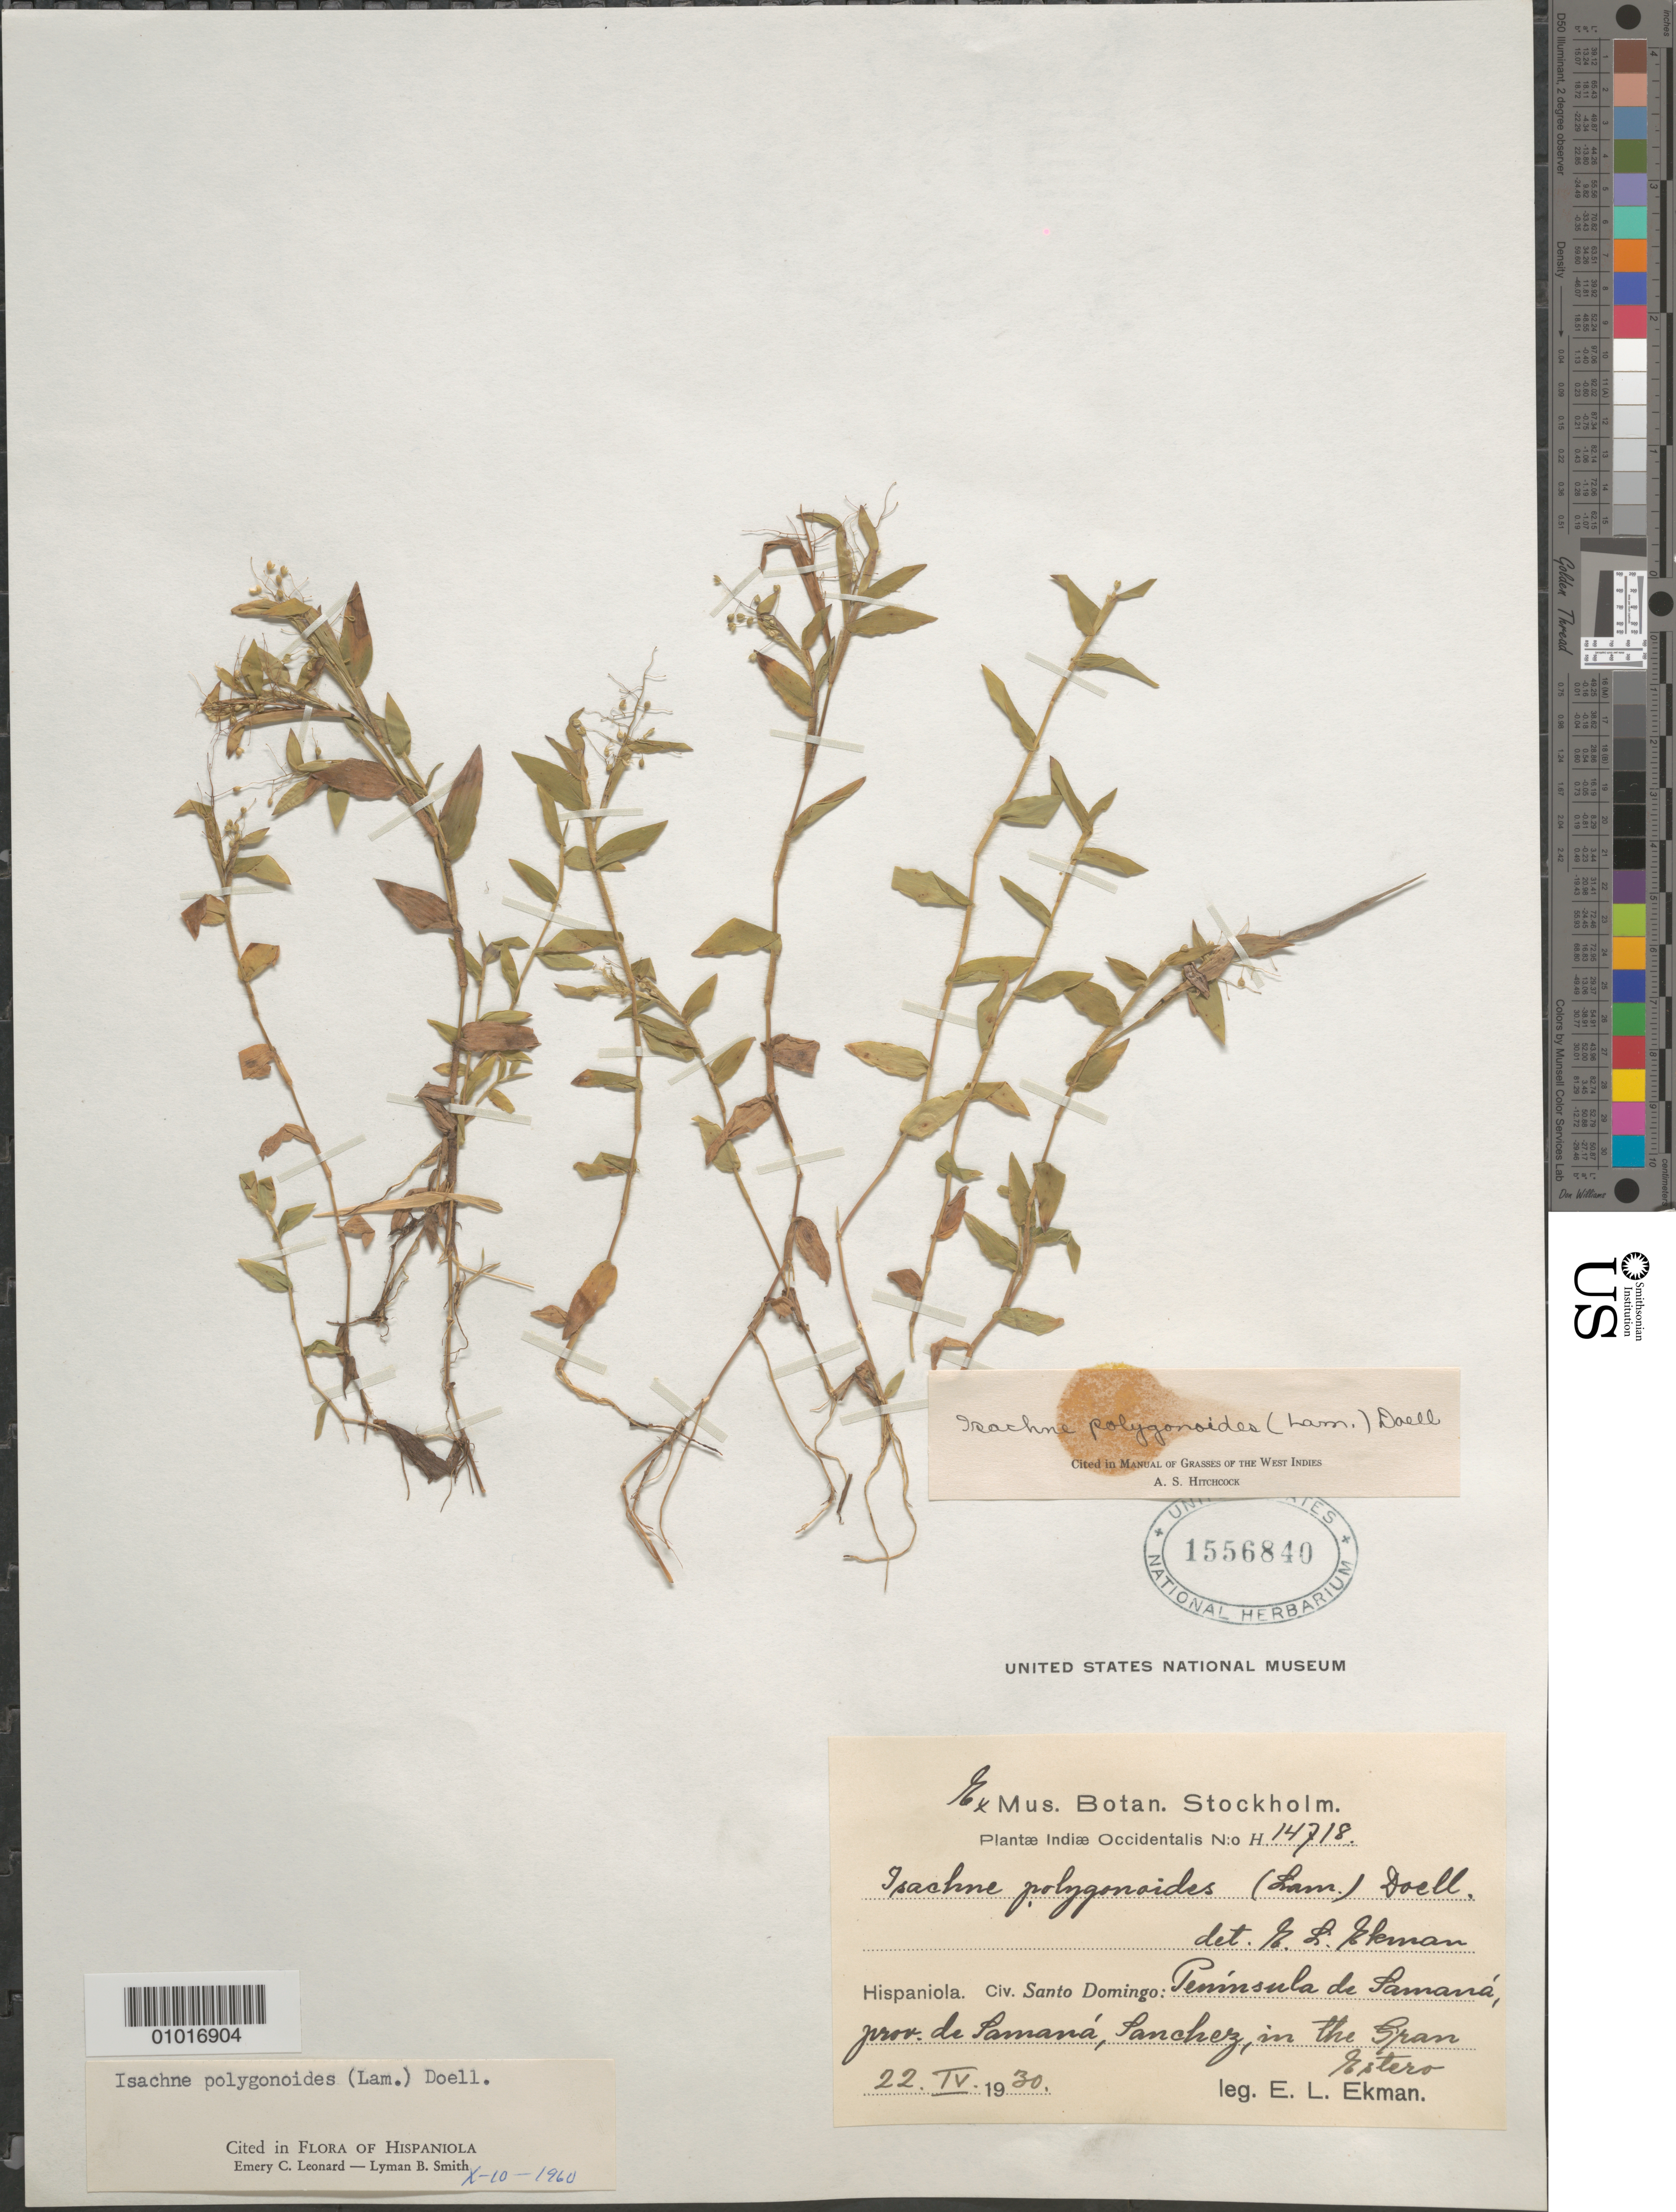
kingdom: Plantae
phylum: Tracheophyta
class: Liliopsida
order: Poales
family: Poaceae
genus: Isachne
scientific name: Isachne polygonoides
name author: (Lam.) Döll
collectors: E. L. Ekman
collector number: H 14718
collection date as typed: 22 Apr 1930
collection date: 1930-04-22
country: Dominican Republic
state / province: Samaná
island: Hispaniola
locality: Peninsula de Samana, prov. de Samana, Sanchez, in the Gran Estero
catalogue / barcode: US 1556840